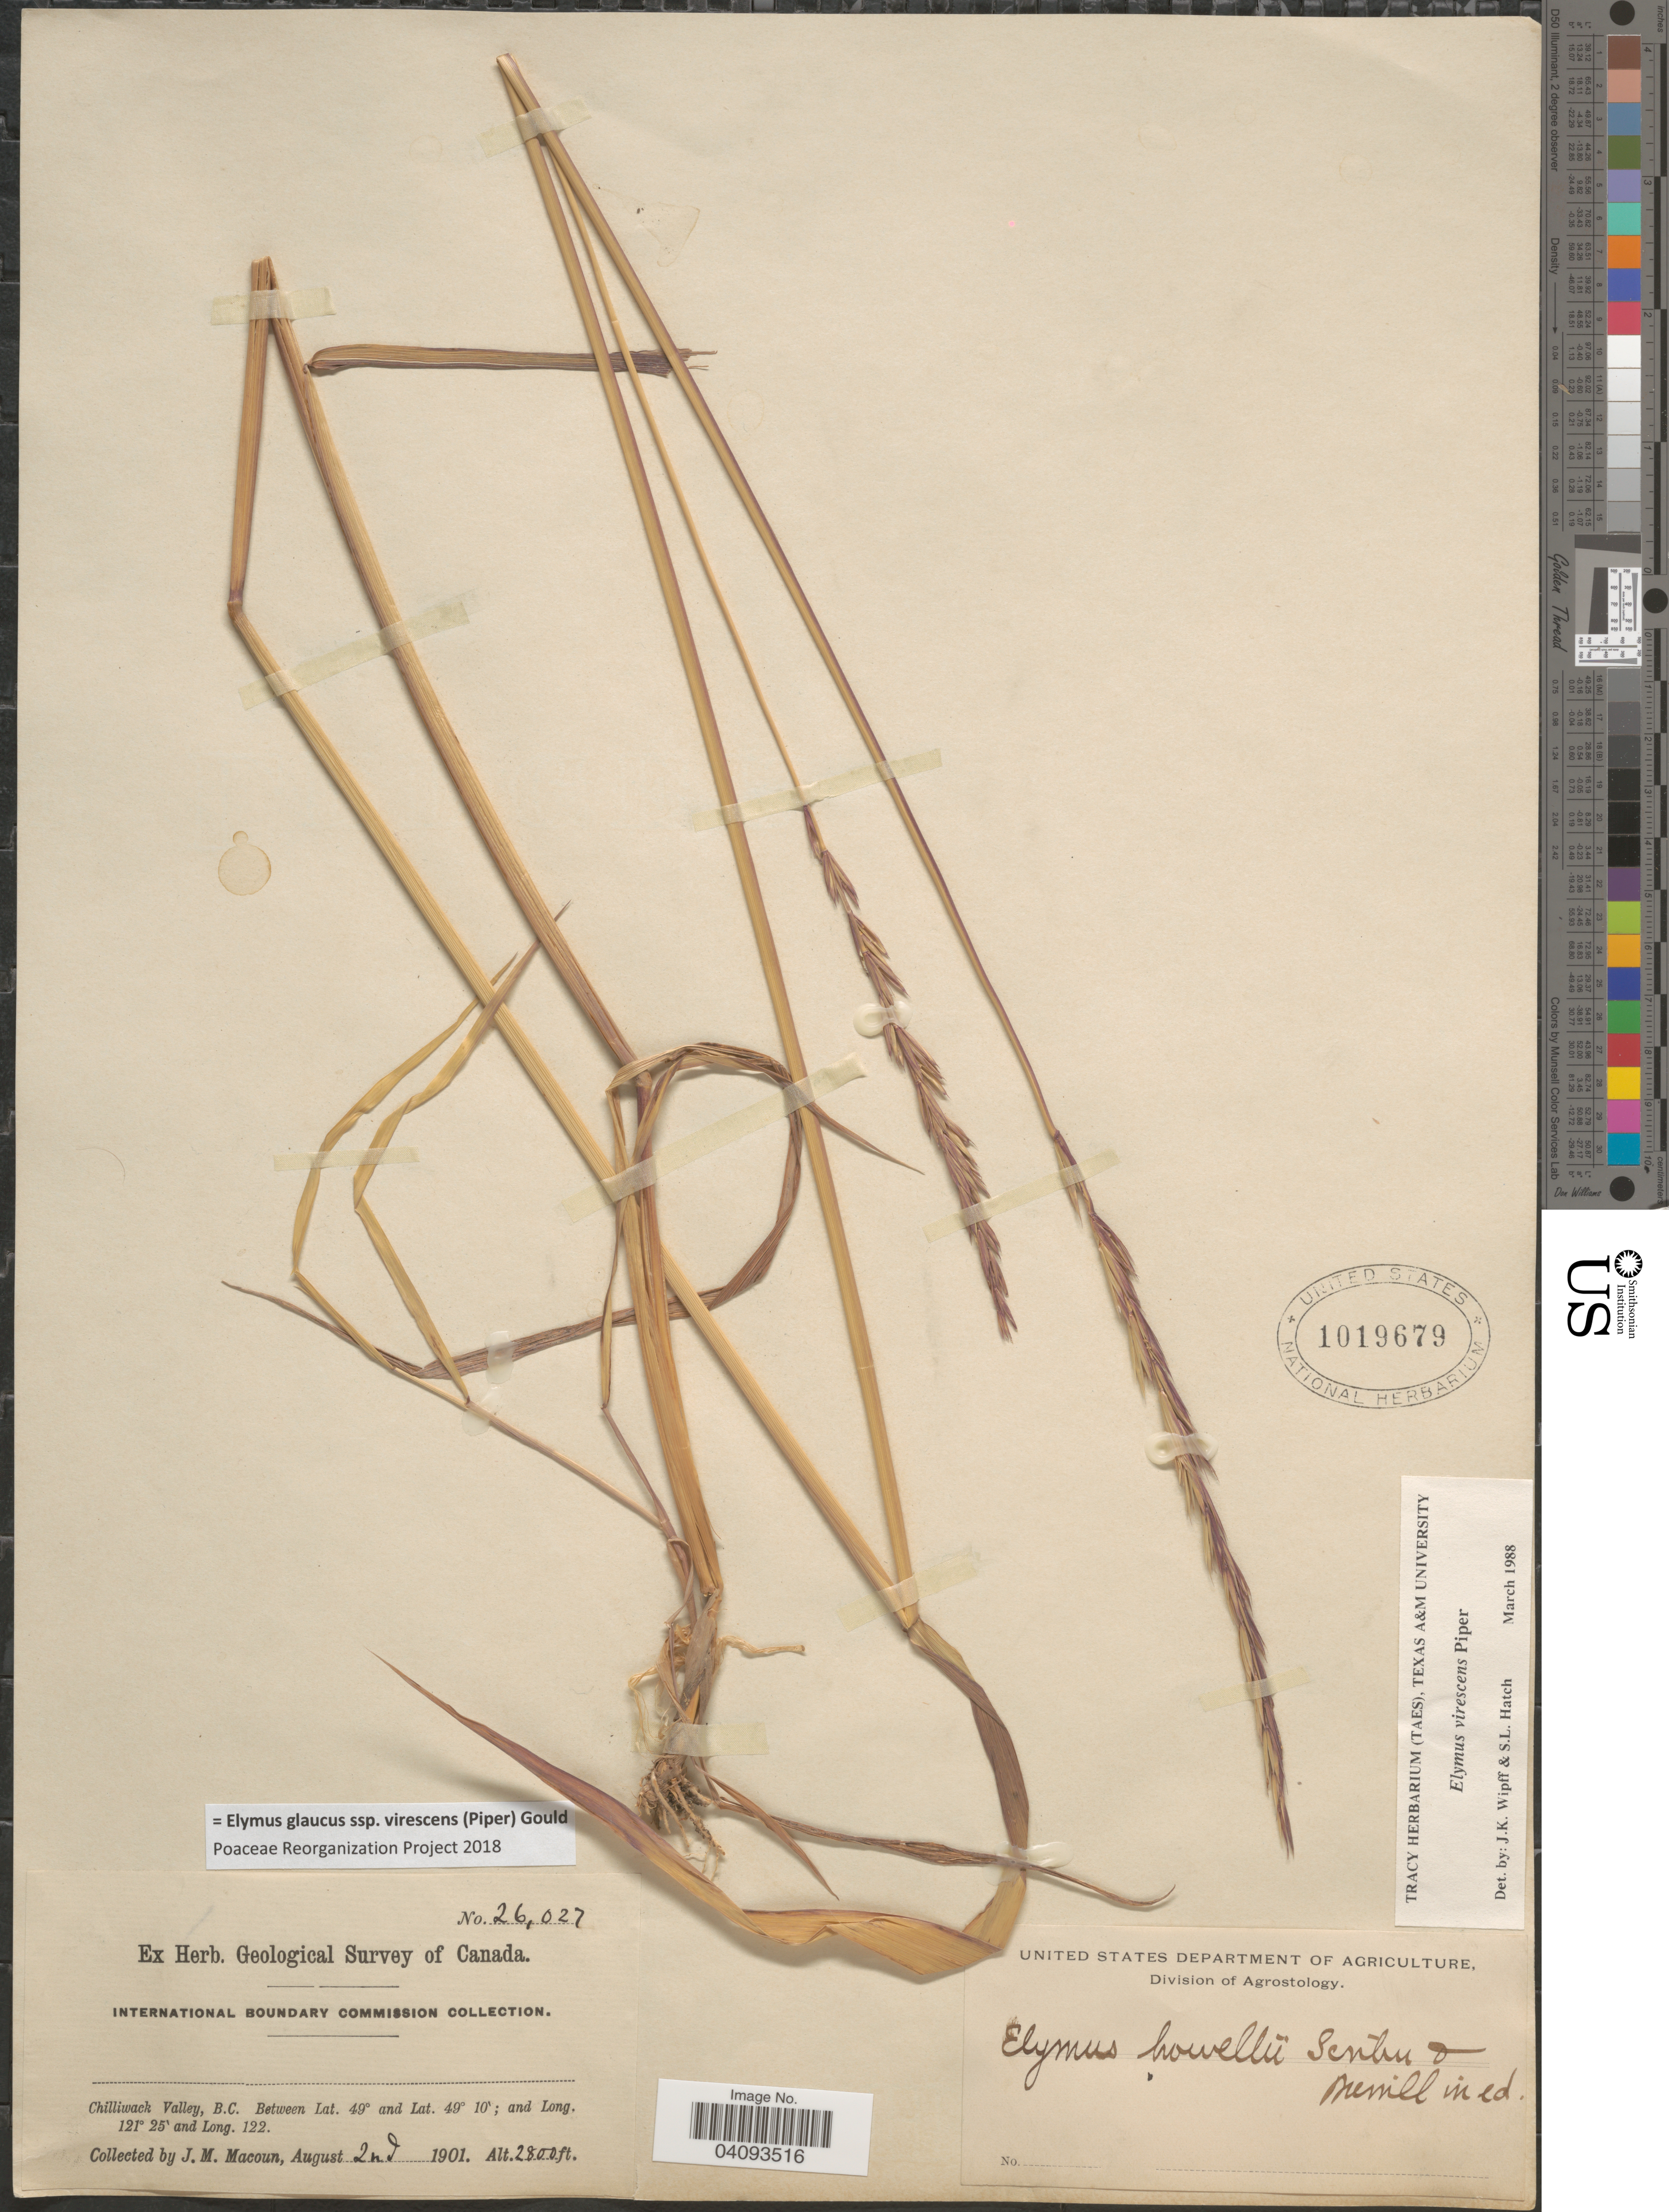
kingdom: Plantae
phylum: Tracheophyta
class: Liliopsida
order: Poales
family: Poaceae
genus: Elymus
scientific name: Elymus glaucus subsp. virescens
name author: (Piper) Gould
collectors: J. Macoun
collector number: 26027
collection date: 1901-08-02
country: Canada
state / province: British Columbia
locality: Chilliwack Valley. Geological Survey of Canada.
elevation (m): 853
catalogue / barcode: US 1019679